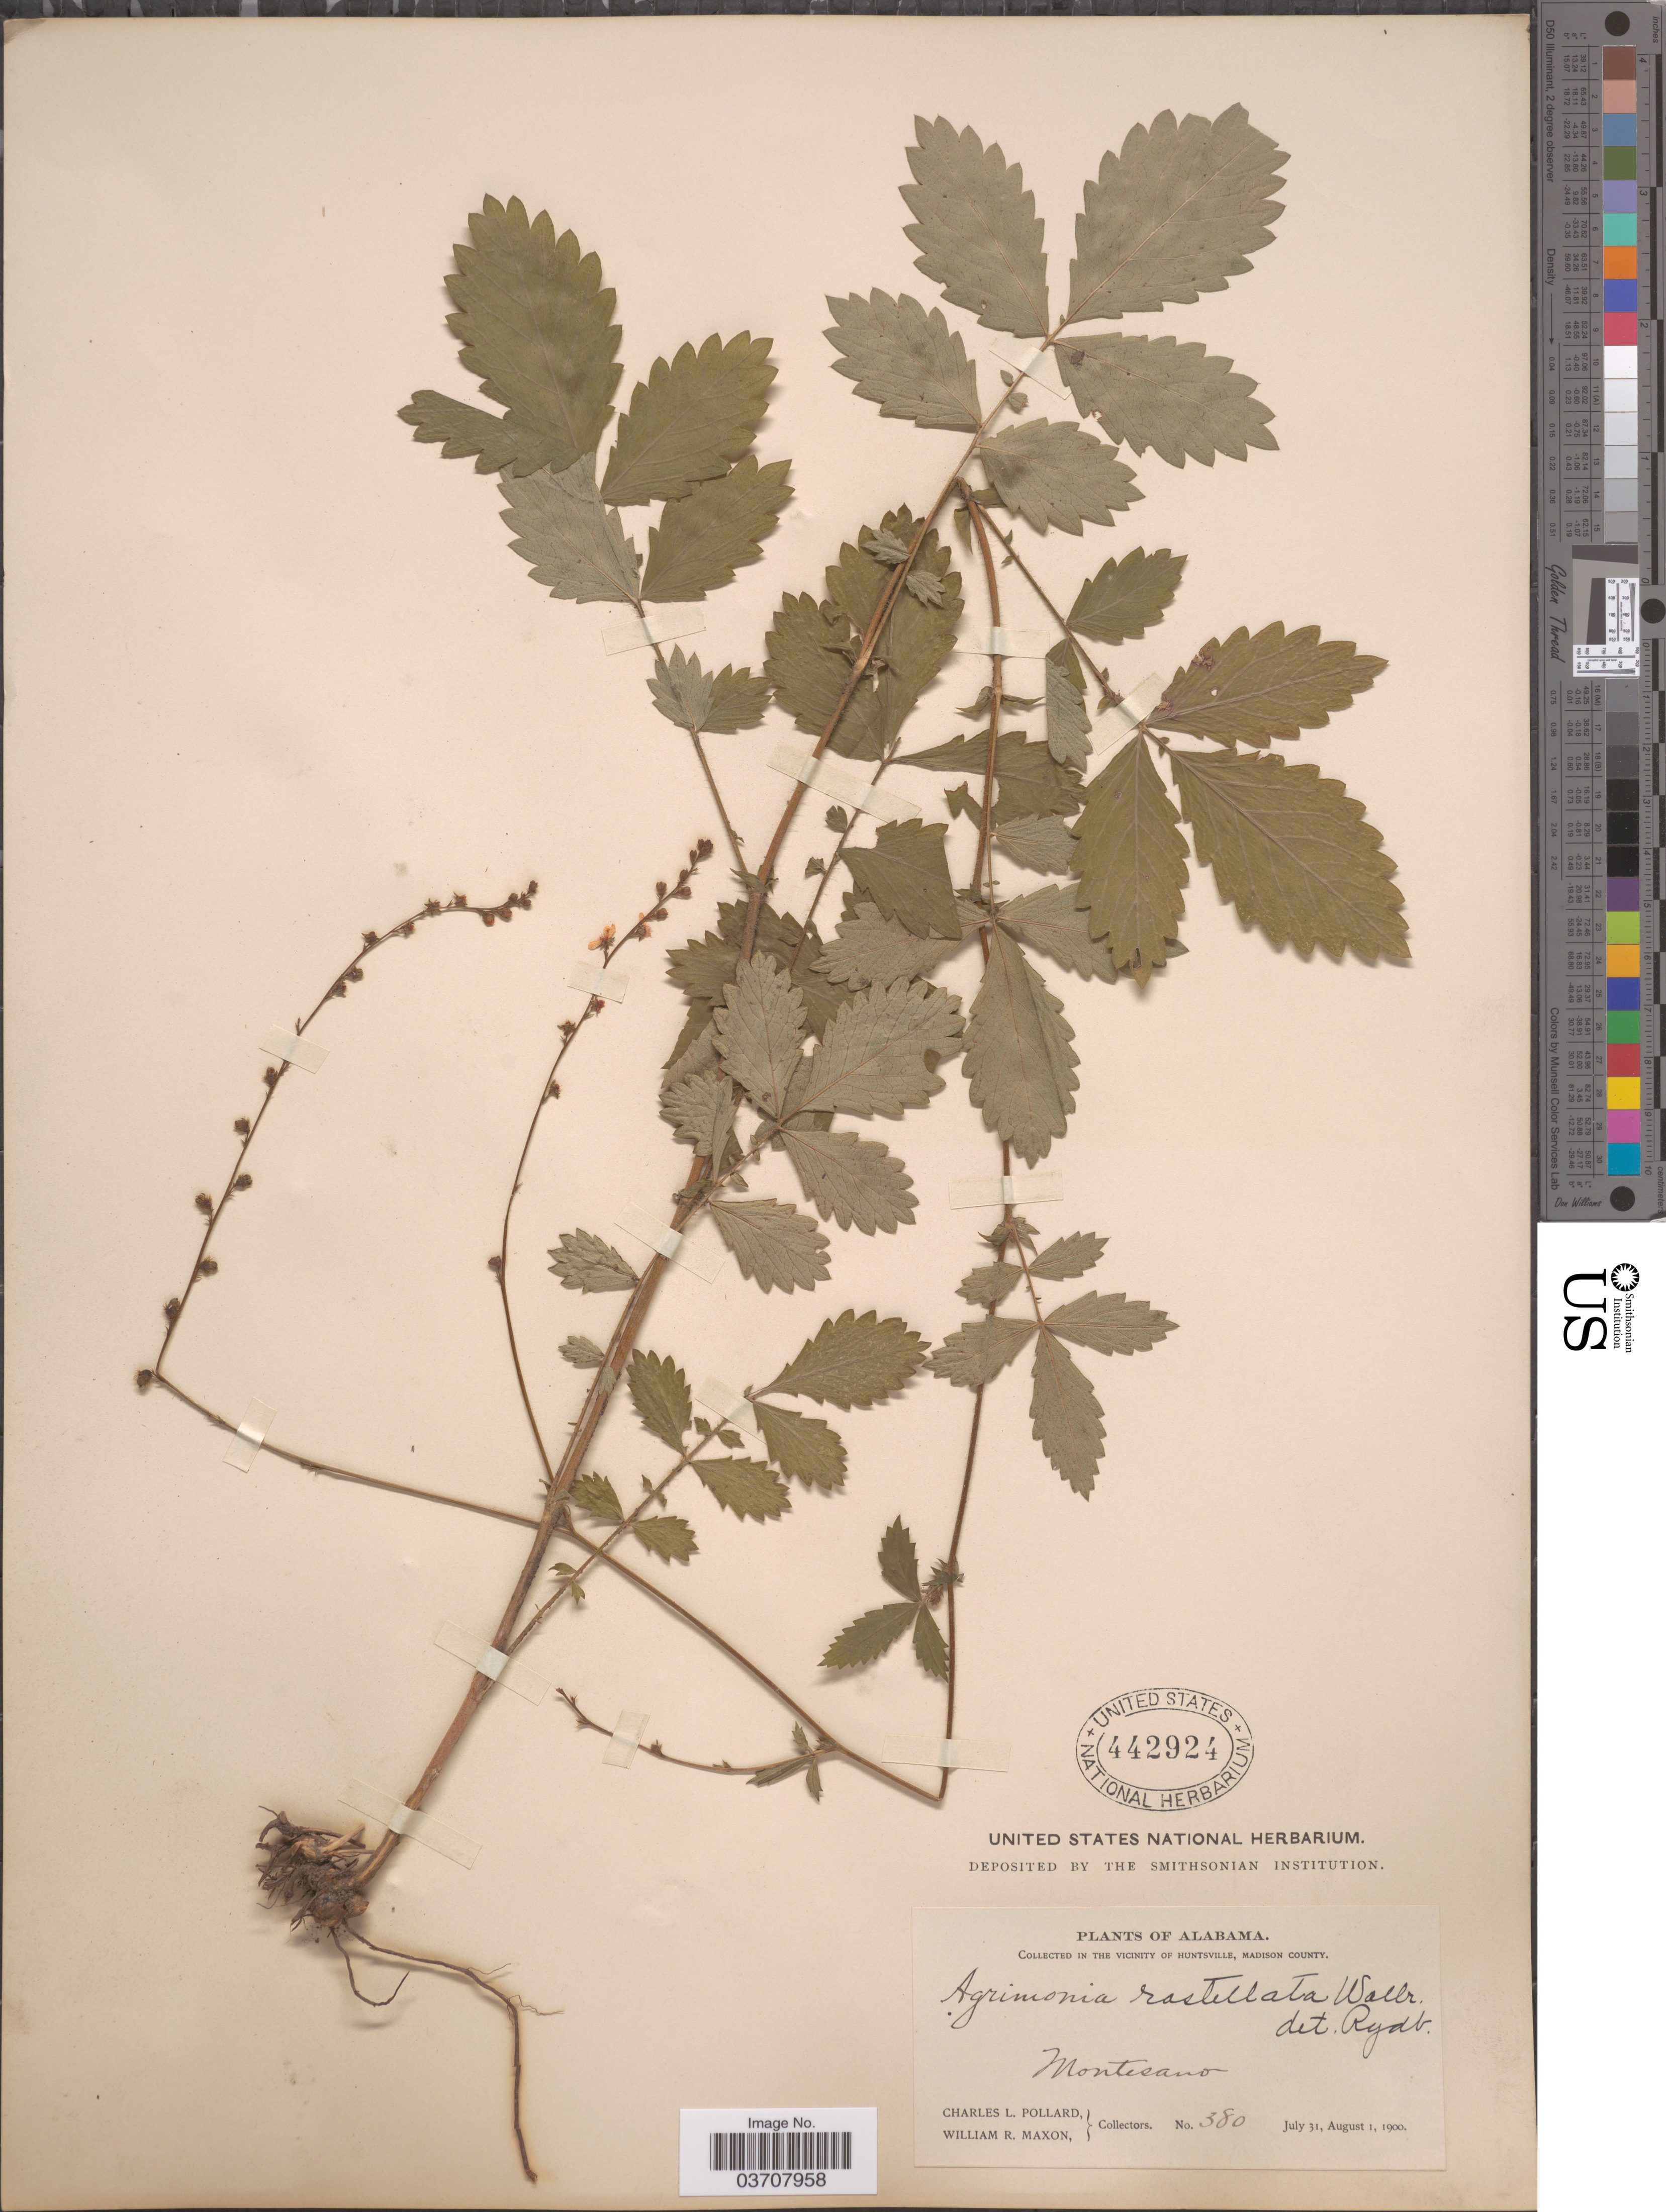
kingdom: Plantae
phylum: Tracheophyta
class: Magnoliopsida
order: Rosales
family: Rosaceae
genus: Agrimonia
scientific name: Agrimonia rostellata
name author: Wallr.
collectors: C. L. Pollard & W. R. Maxon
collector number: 380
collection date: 1900-07-31/1900-08-01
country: United States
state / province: Alabama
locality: In the Vicinity of Huntsville, Madison County. Montesano.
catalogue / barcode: US 442924